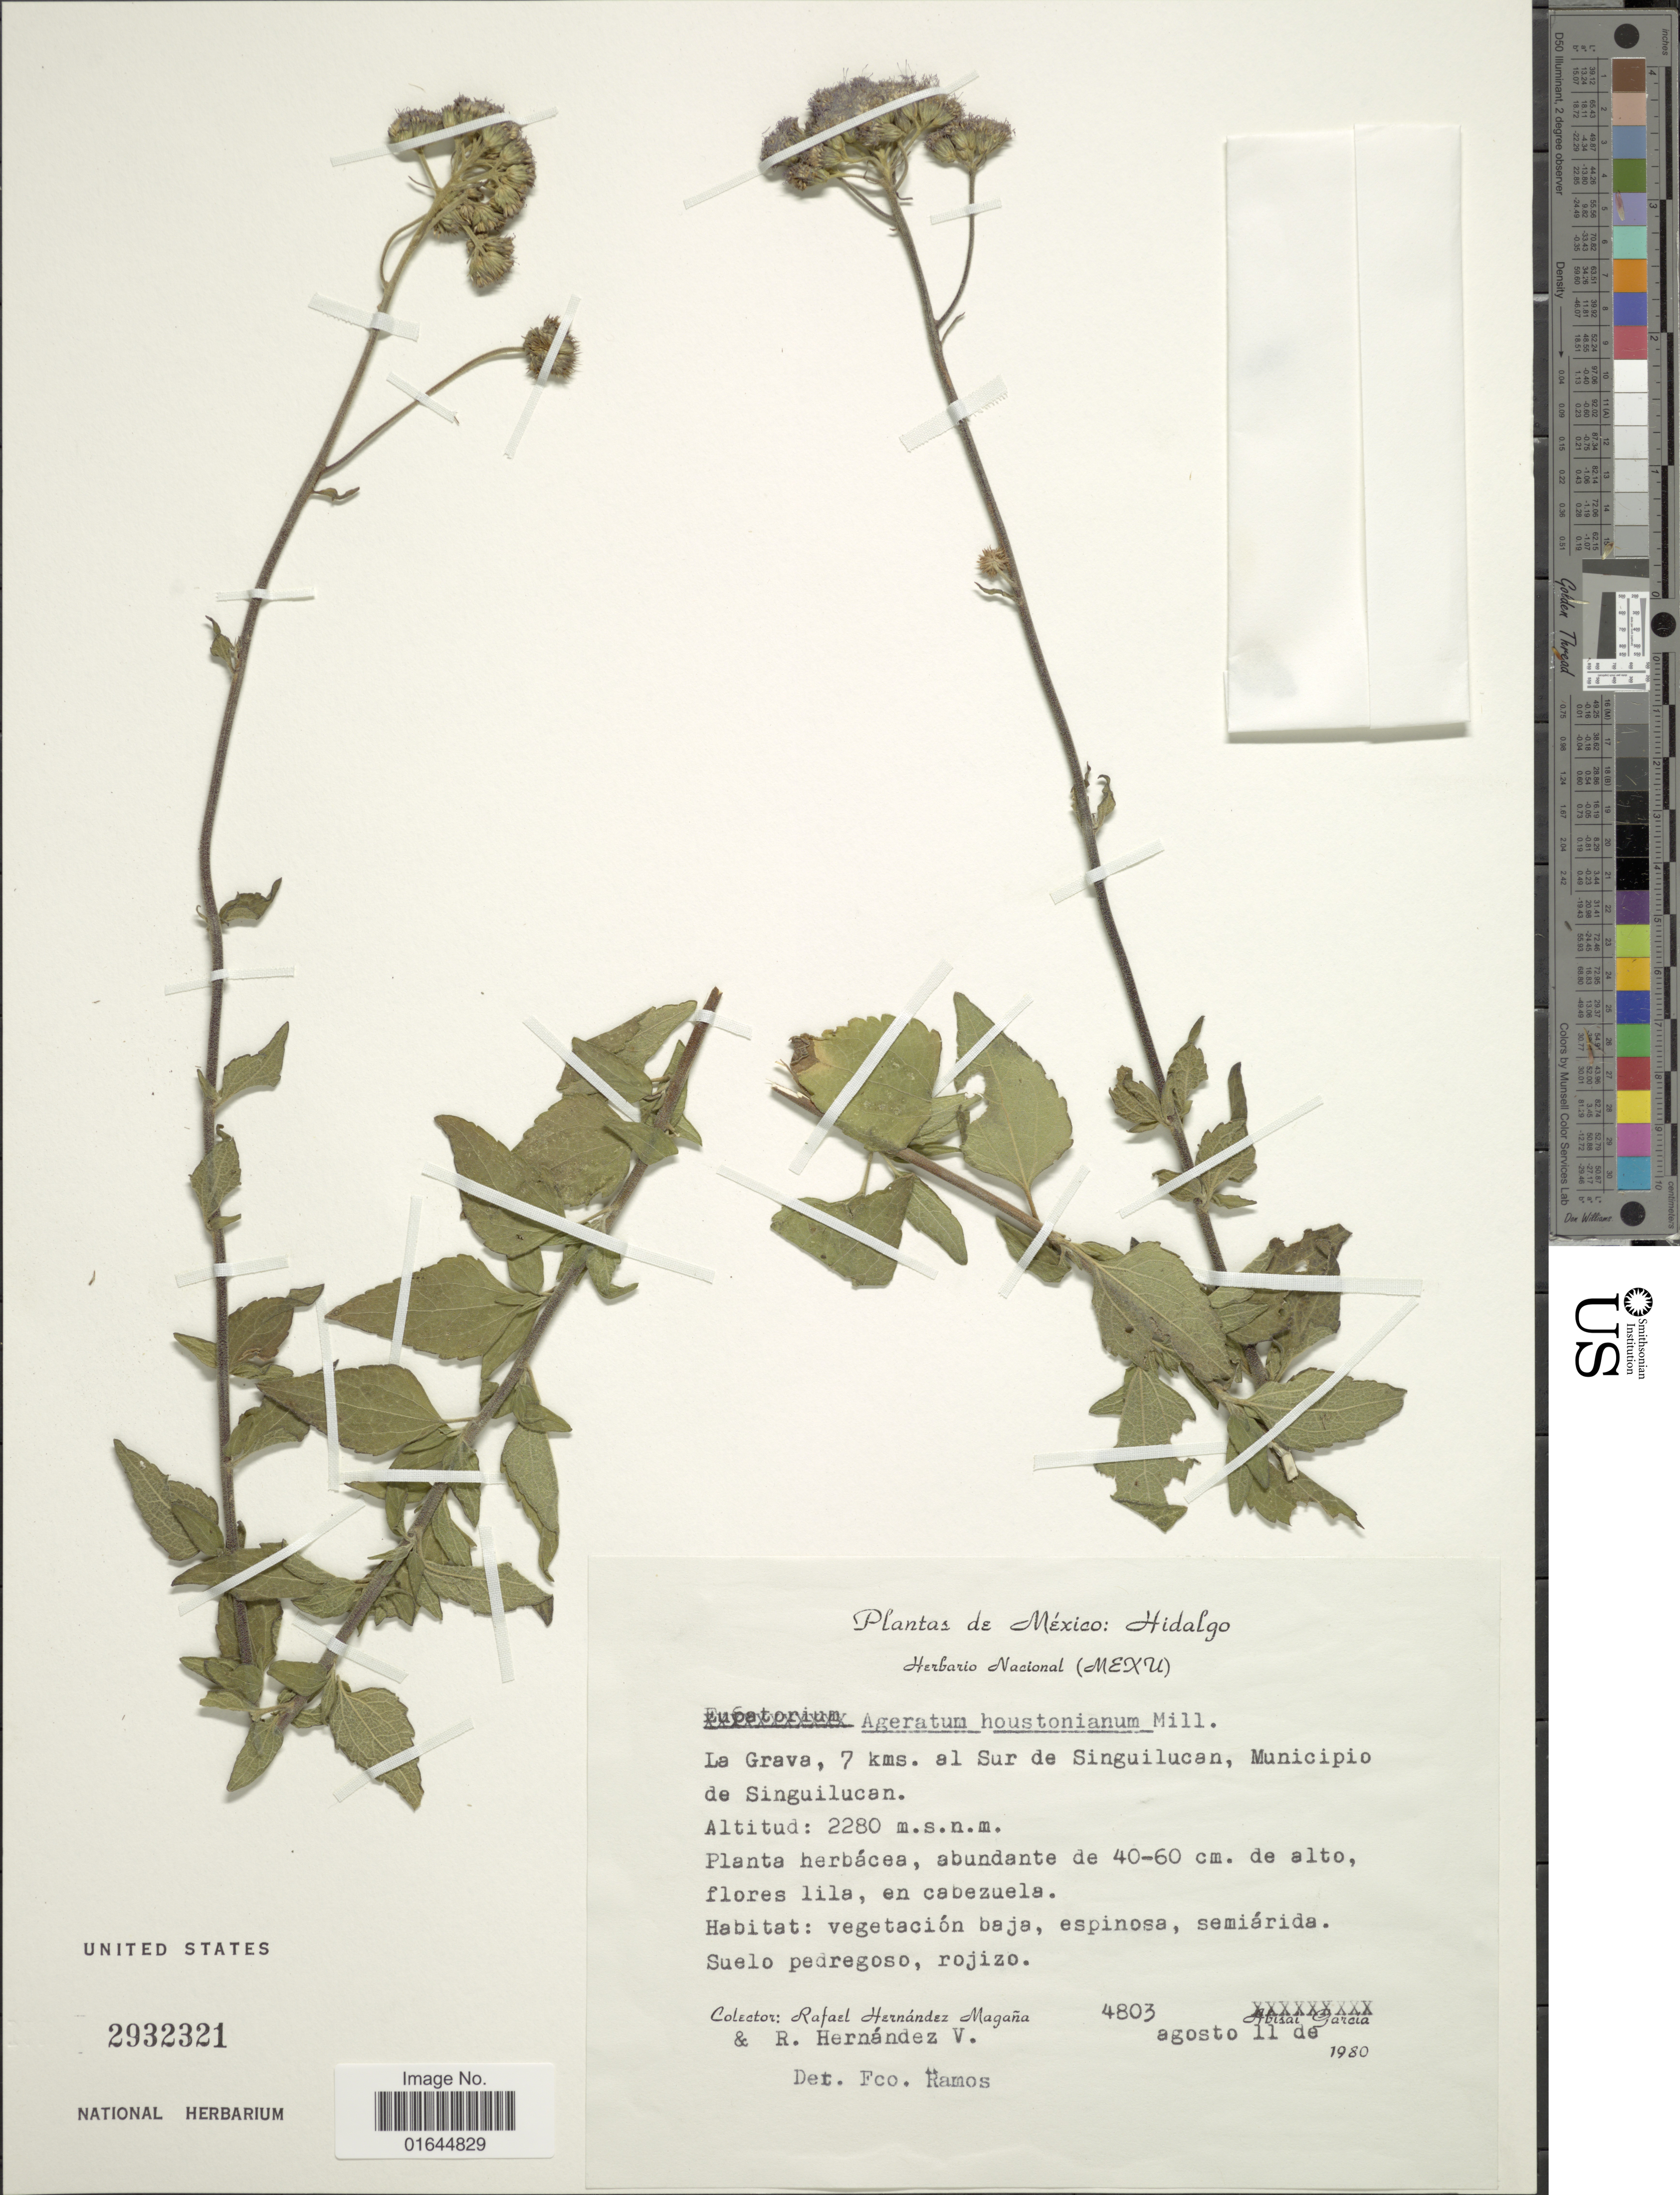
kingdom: Plantae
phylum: Tracheophyta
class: Magnoliopsida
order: Asterales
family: Asteraceae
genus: Ageratum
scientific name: Ageratum houstonianum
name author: Mill.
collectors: R. Hernández-M. & R. Hernandez V.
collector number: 4803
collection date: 1908-08-11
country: Mexico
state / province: Hidalgo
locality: Mexico, Hidalgo, La Grava, 7 kms. al Sur de Singuilucan, Municipio de Singuilucan.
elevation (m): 2280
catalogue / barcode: US 2932321